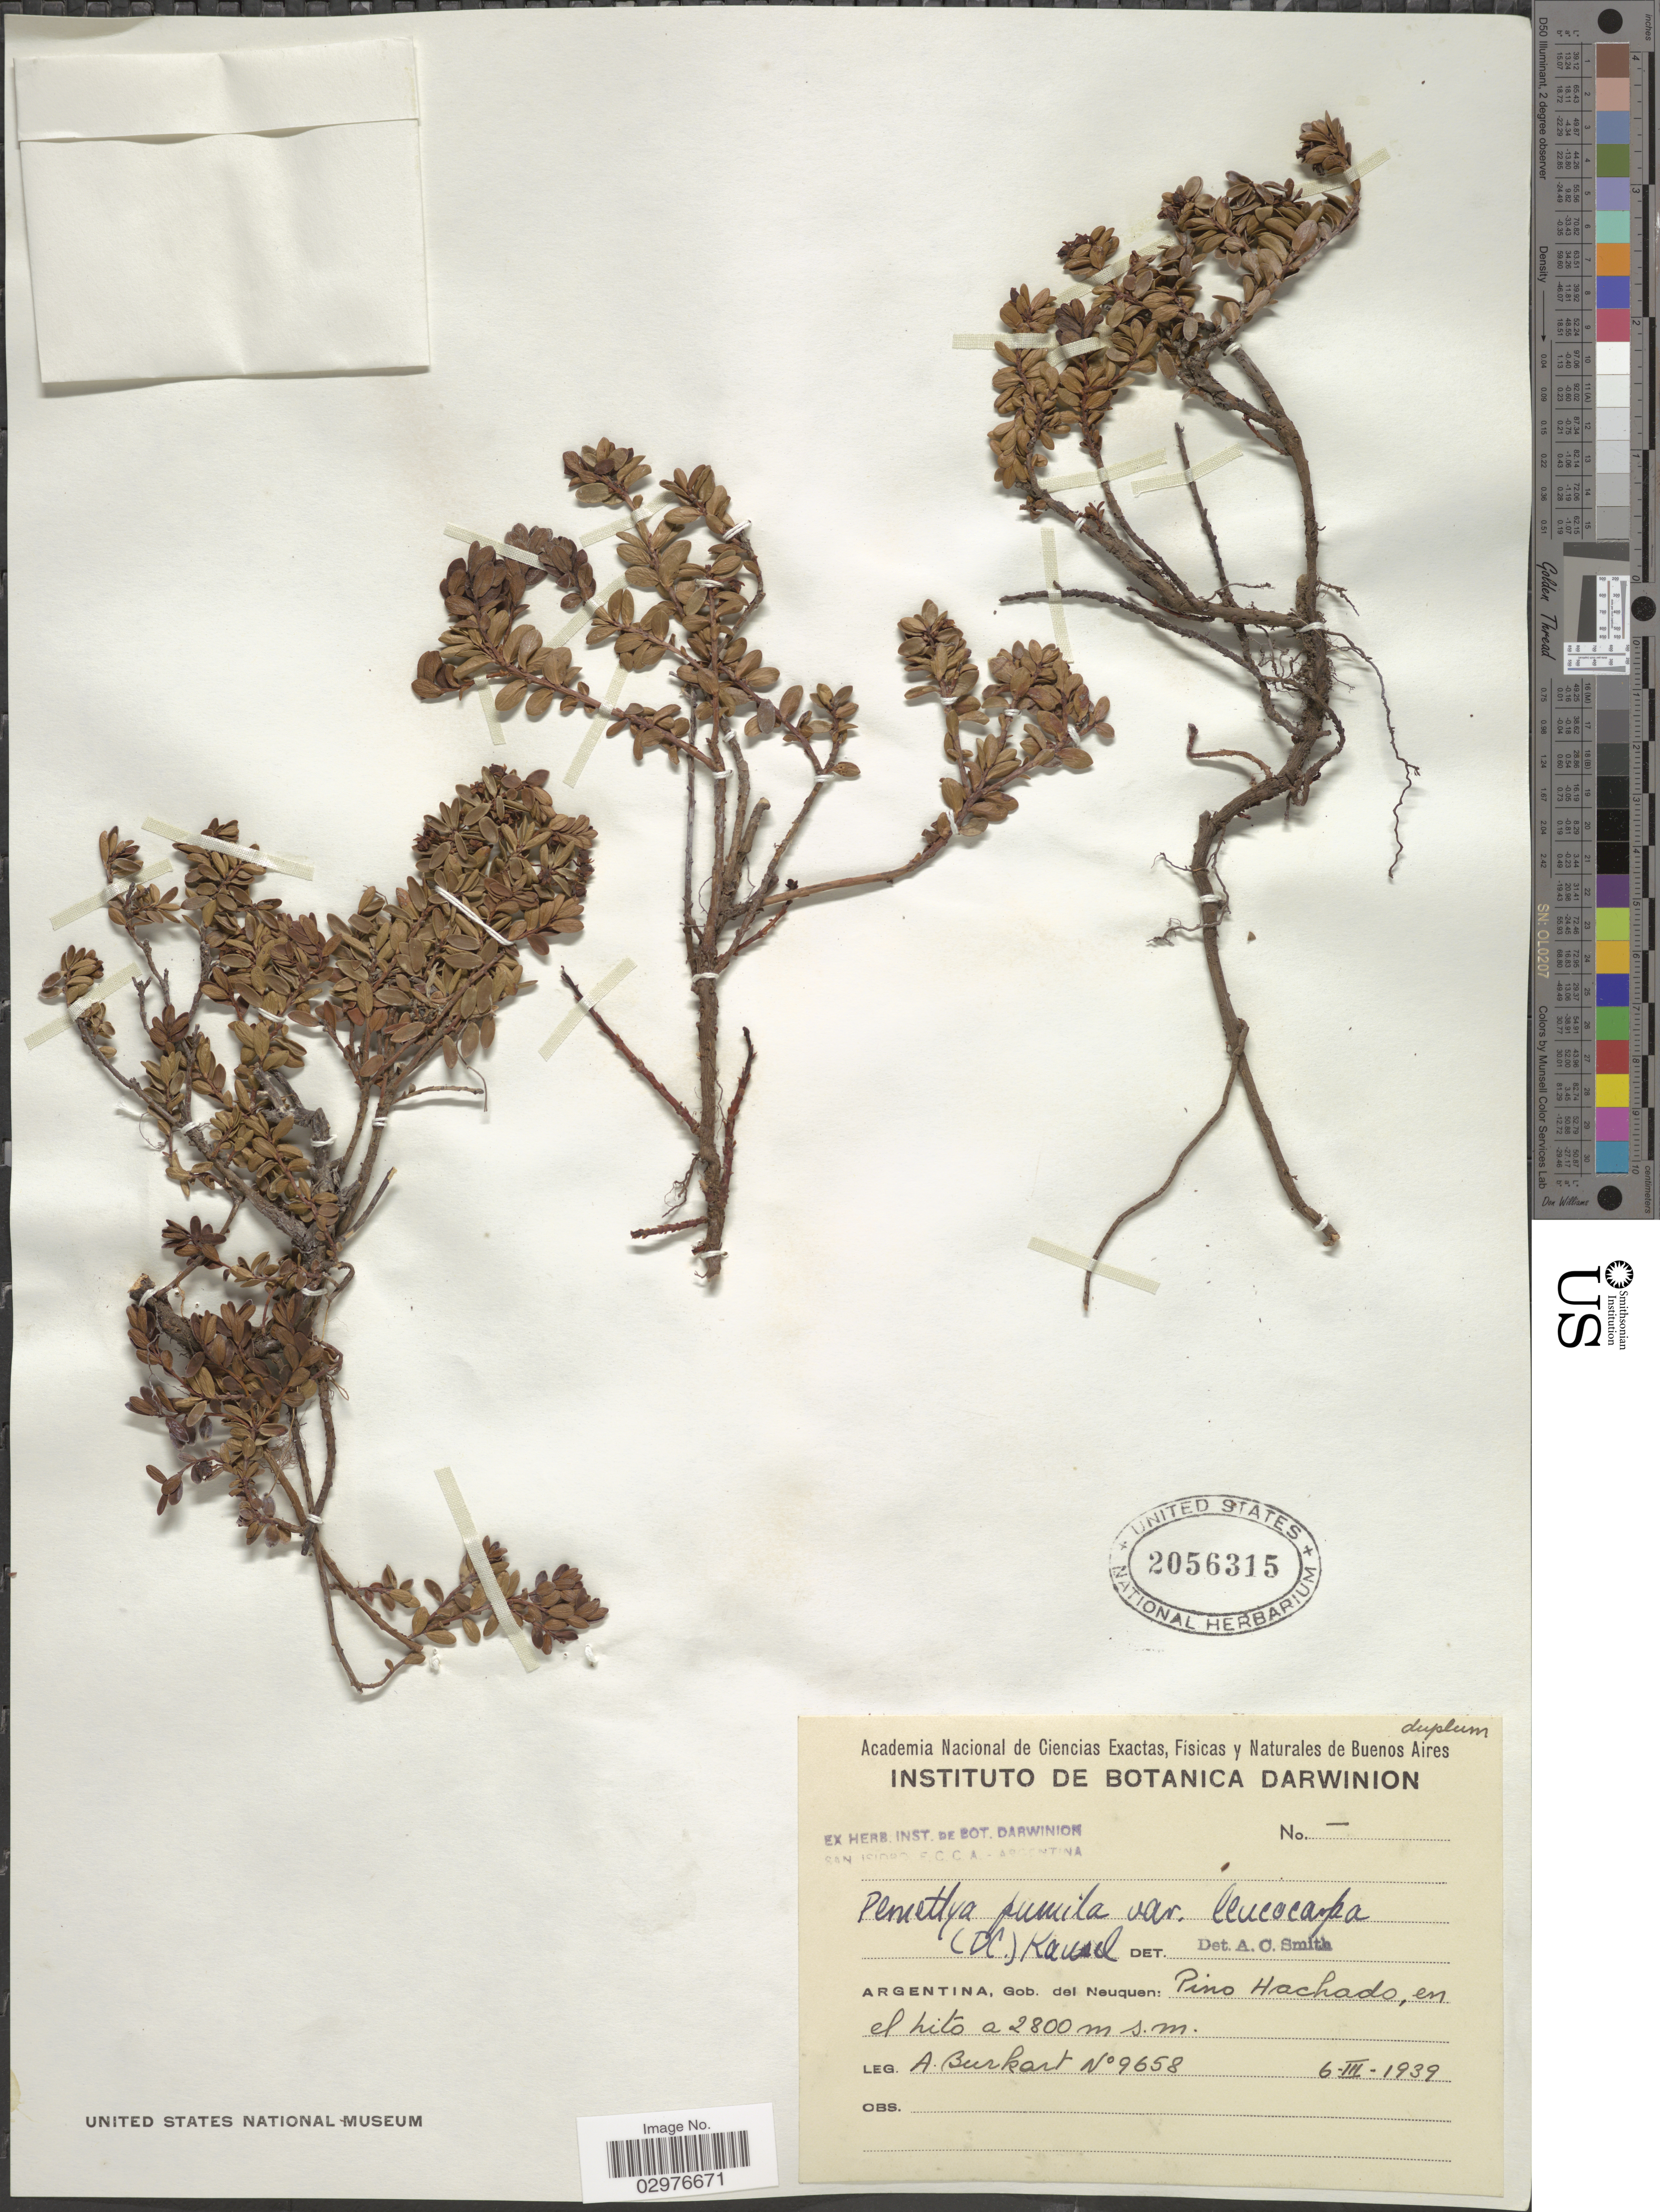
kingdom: Plantae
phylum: Tracheophyta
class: Magnoliopsida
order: Ericales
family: Ericaceae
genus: Gaultheria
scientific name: Gaultheria pumila var. leucocarpa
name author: (DC.) D.J. Middleton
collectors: A. E. Burkart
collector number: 9658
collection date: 1939-03-06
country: Argentina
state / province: Neuquen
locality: Gob. del Neuquen: Pino Hachado, en el hito.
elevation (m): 2800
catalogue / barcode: US 2056315